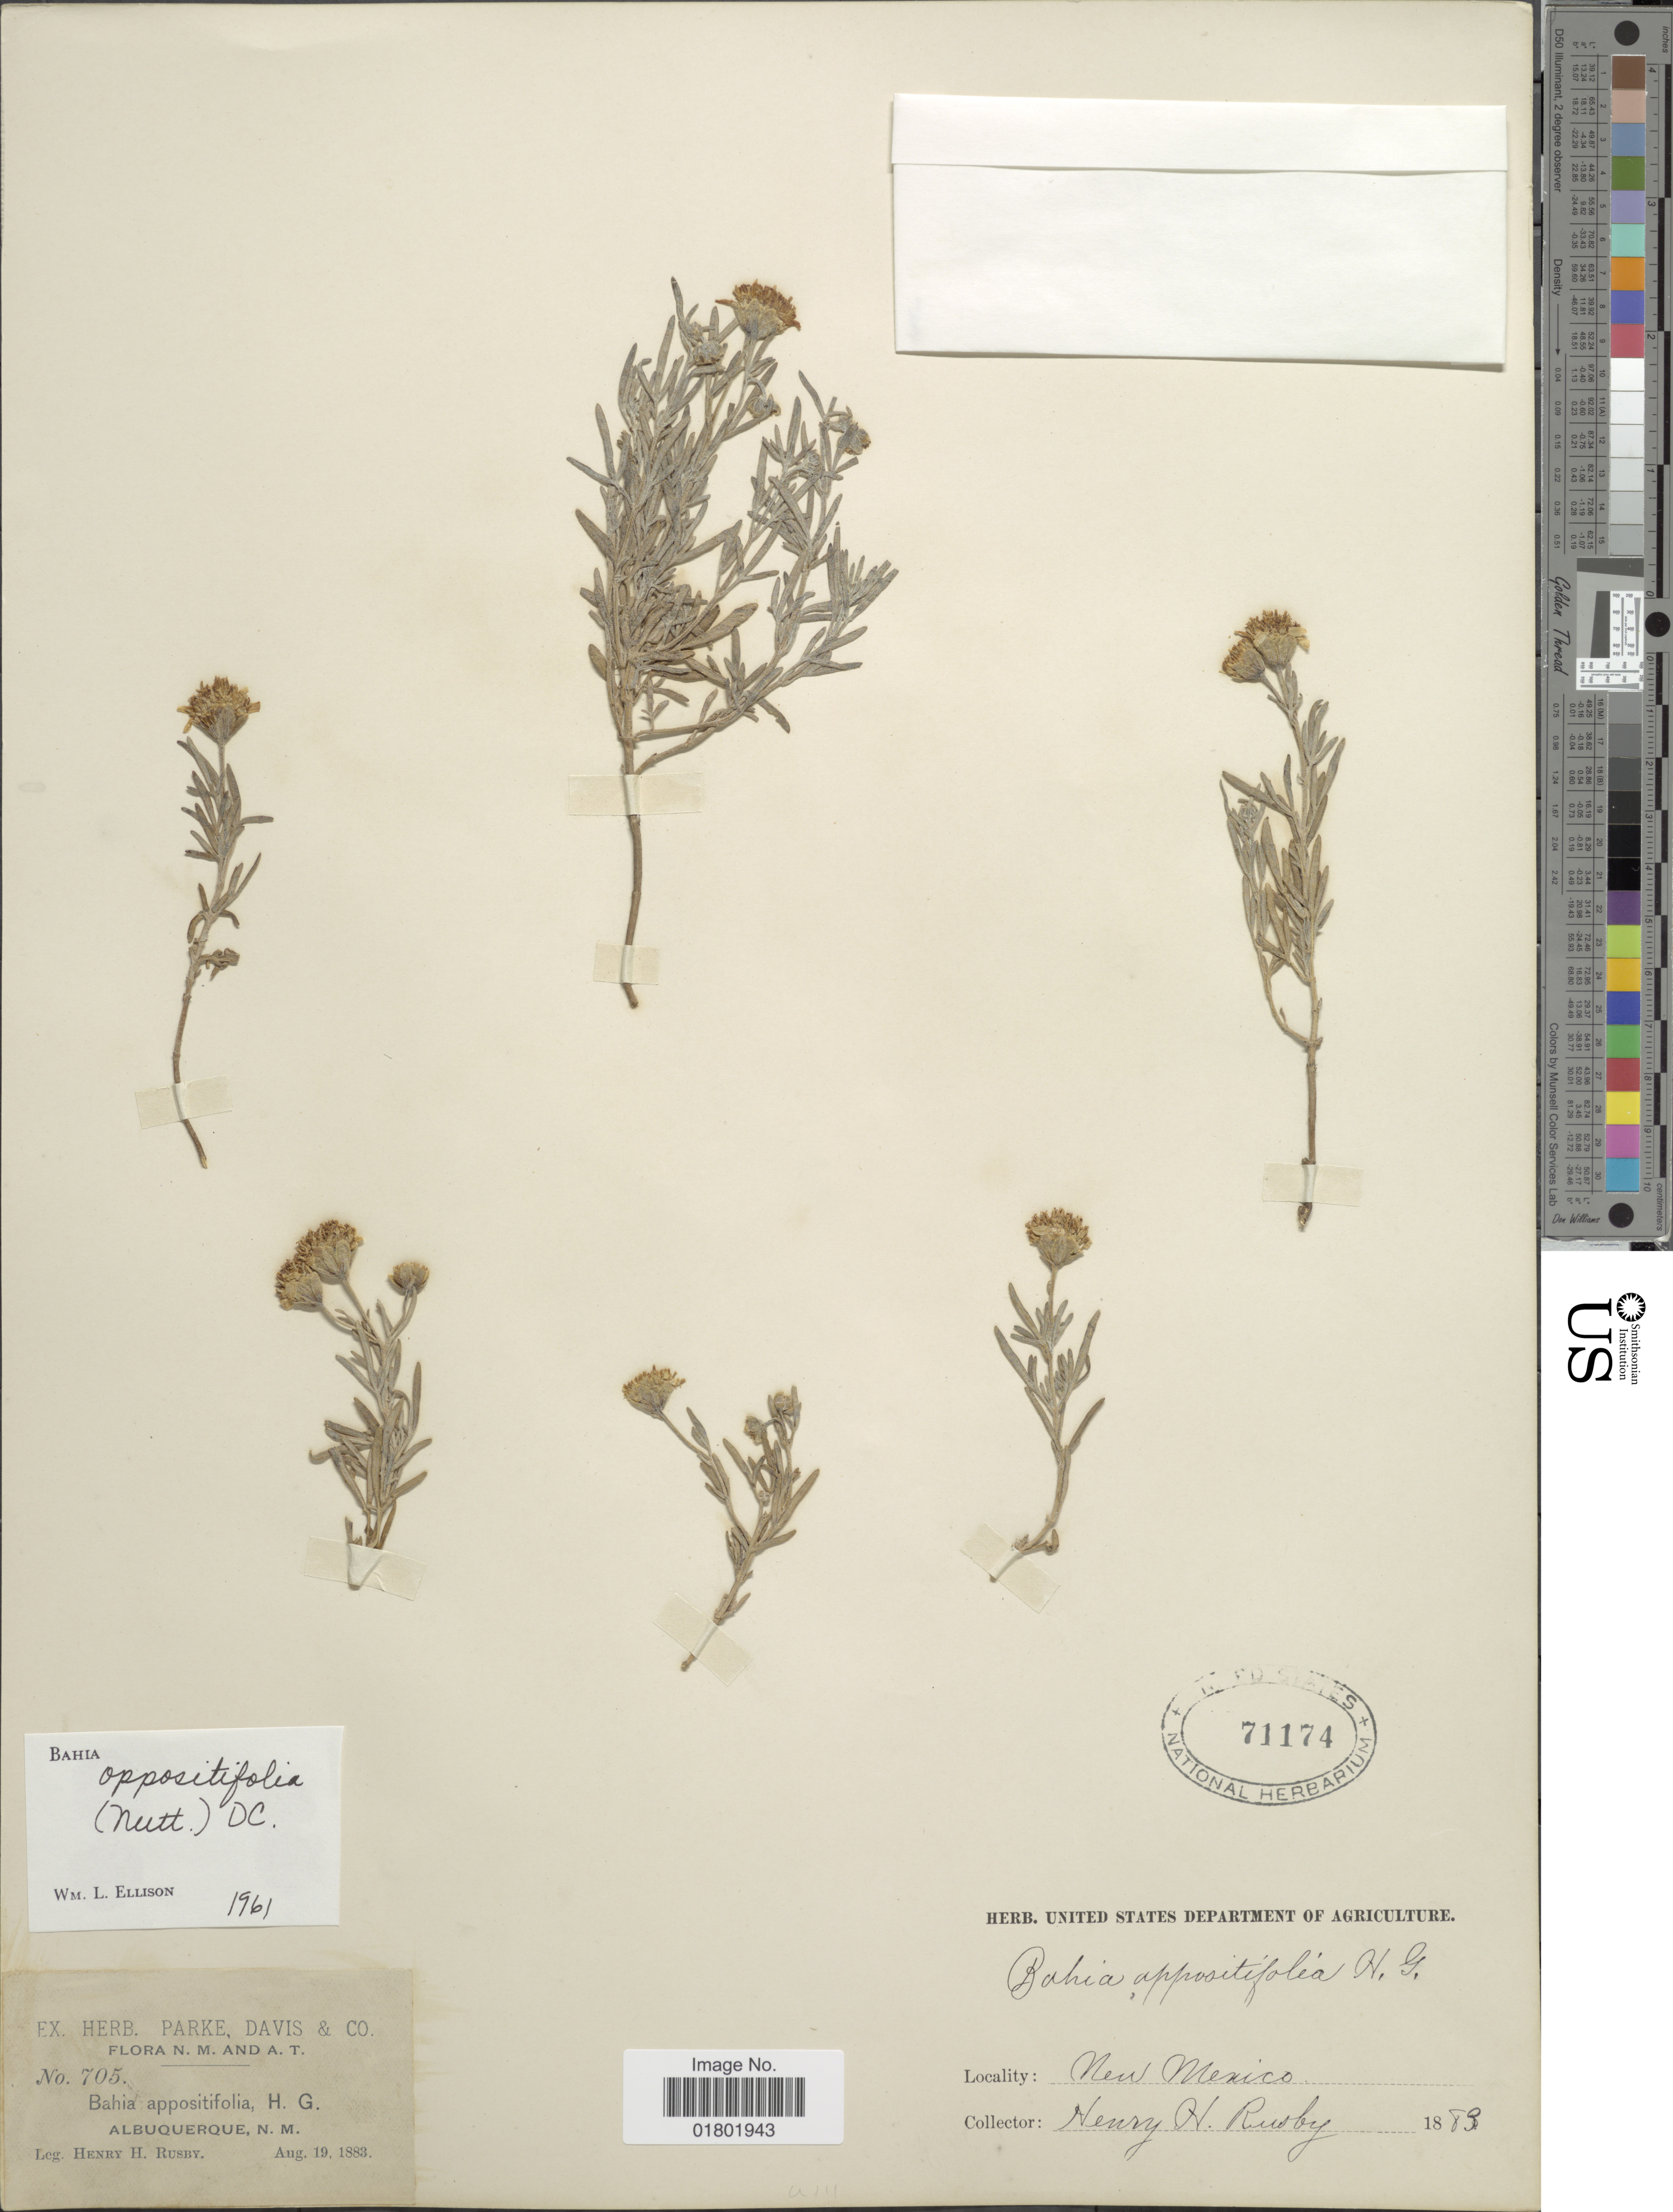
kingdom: Plantae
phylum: Tracheophyta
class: Magnoliopsida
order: Asterales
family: Asteraceae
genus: Bahia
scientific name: Bahia oppositifolia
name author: Nutt.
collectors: H. H. Rusby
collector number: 705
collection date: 1883-08-19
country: United States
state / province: New Mexico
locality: Albuquerque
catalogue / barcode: US 71174